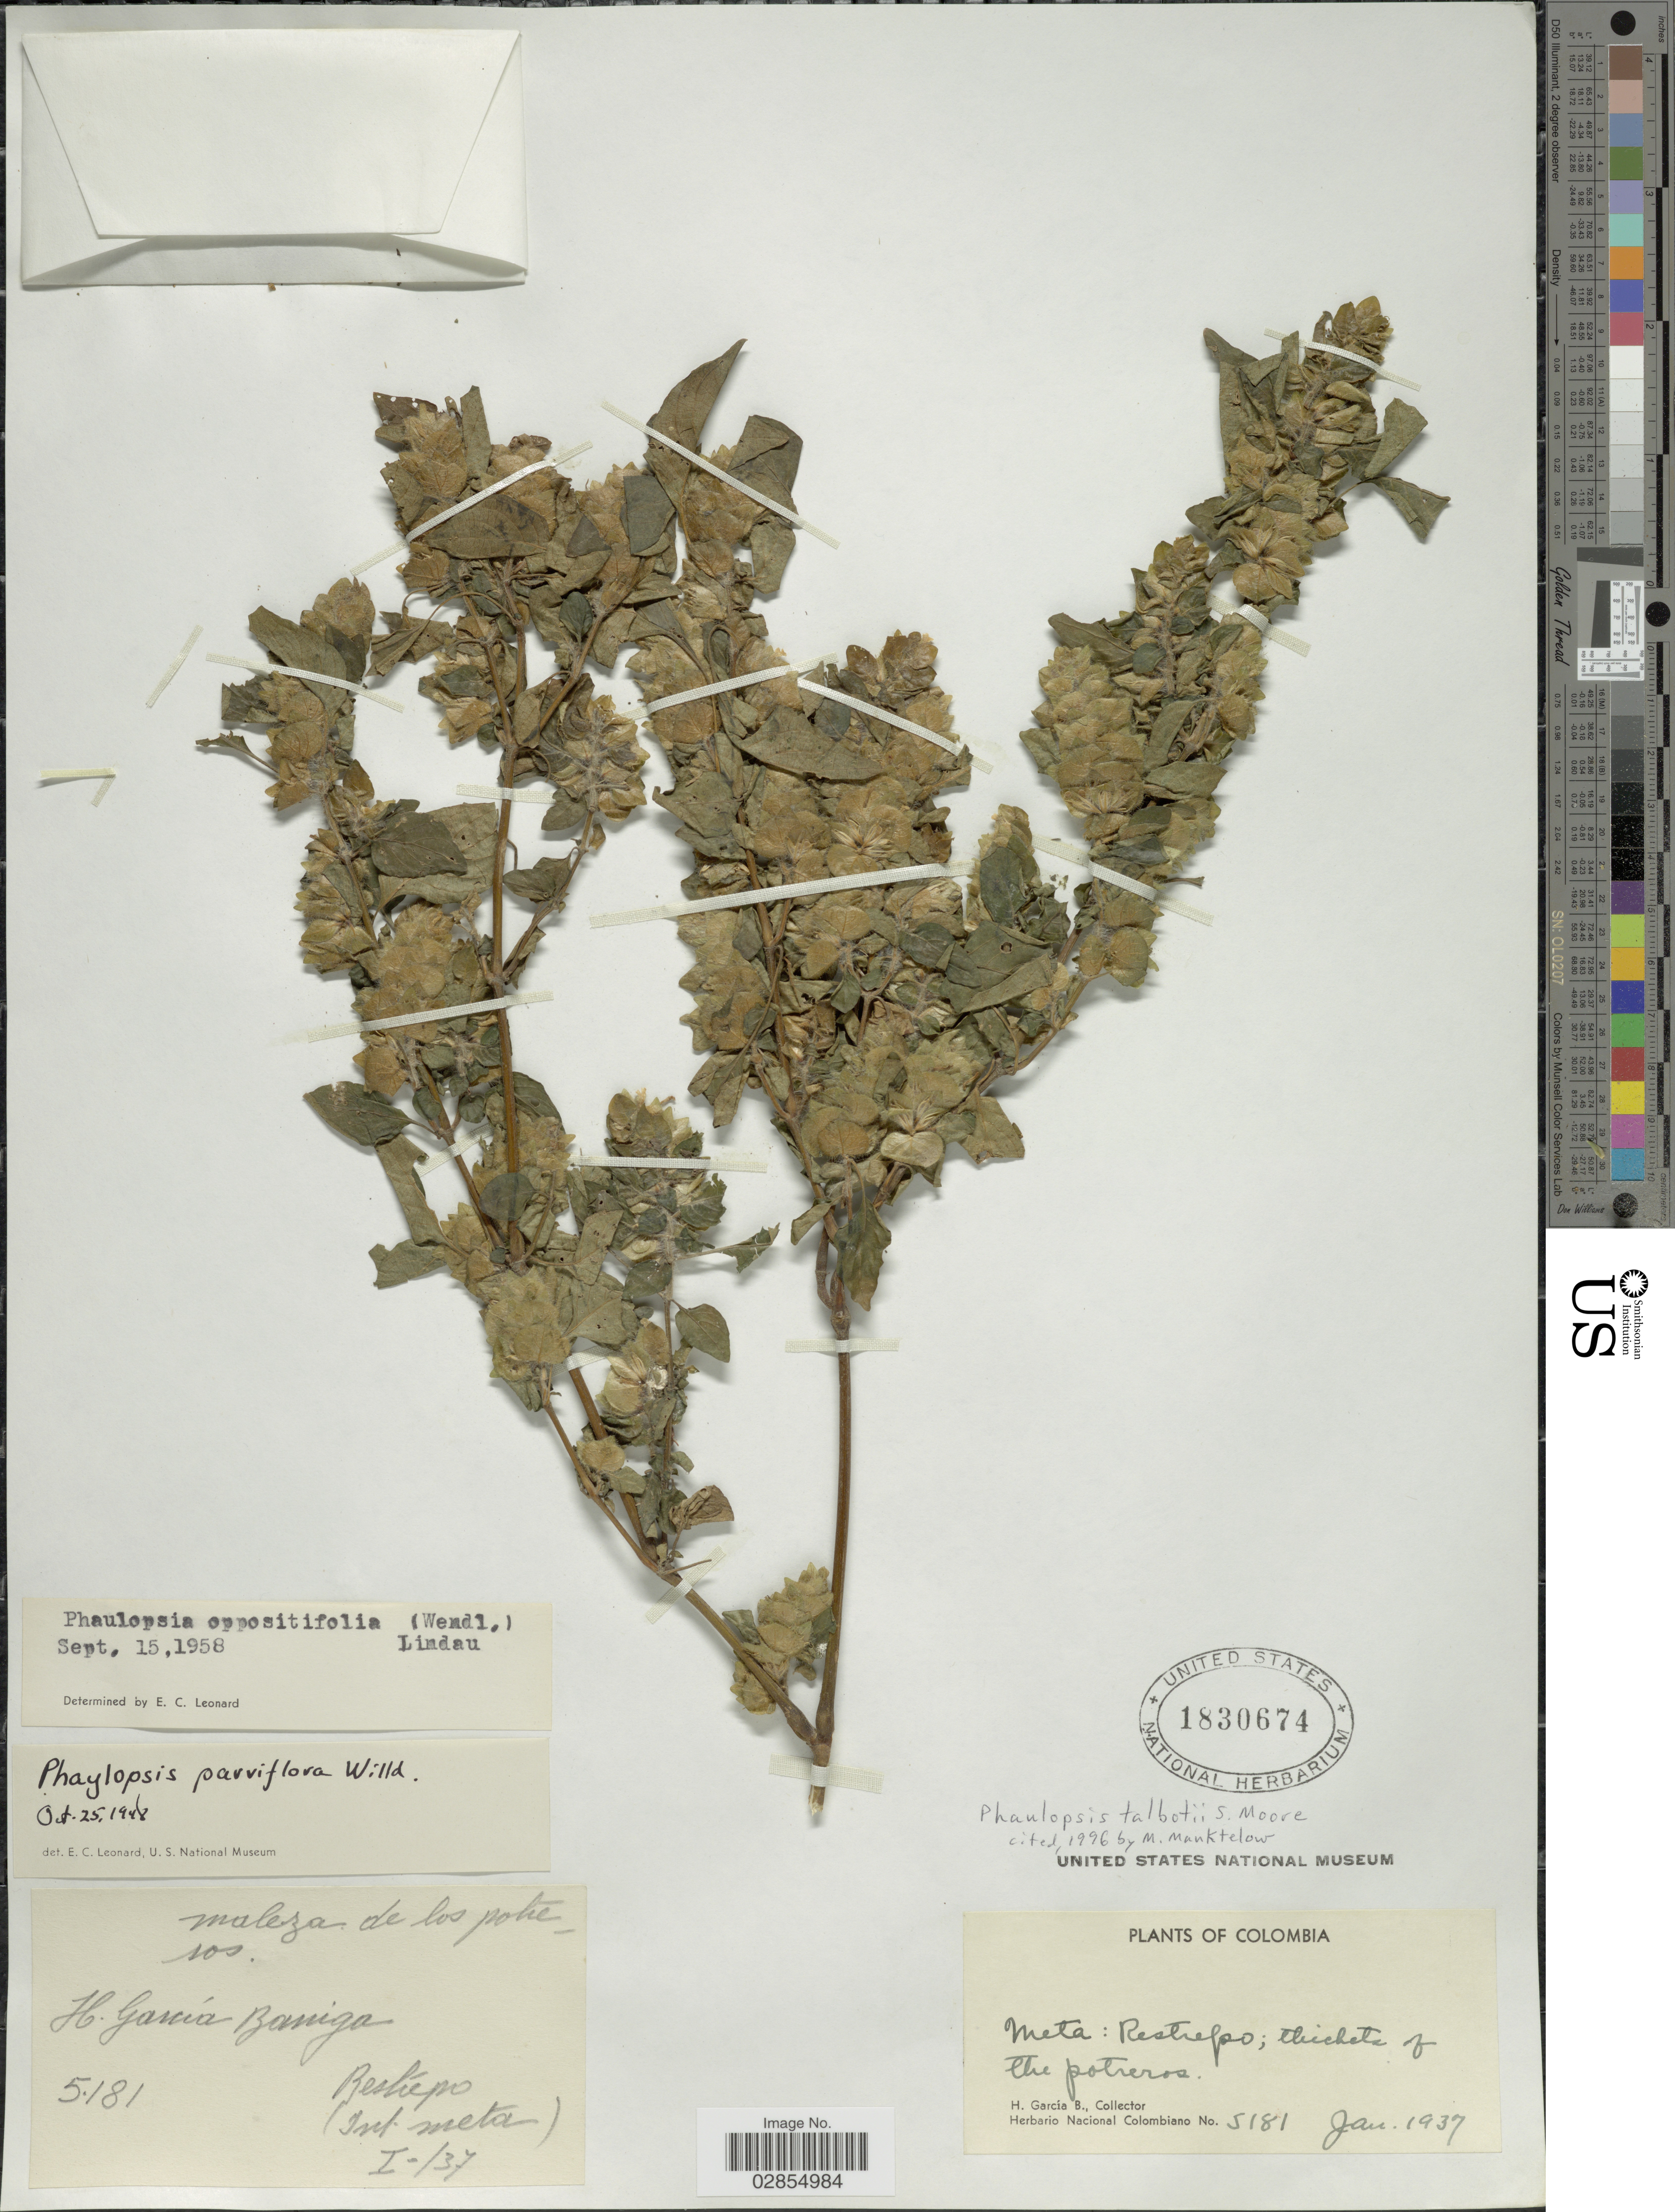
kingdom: Plantae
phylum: Tracheophyta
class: Magnoliopsida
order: Lamiales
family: Acanthaceae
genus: Phaulopsis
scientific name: Phaulopsis talbotii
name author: S. Moore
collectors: H. García Barriga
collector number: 5181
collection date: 1937-01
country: Colombia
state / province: Meta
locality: Restrepo, thickets of the potreros, (Int. Meta).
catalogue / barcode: US 1830674